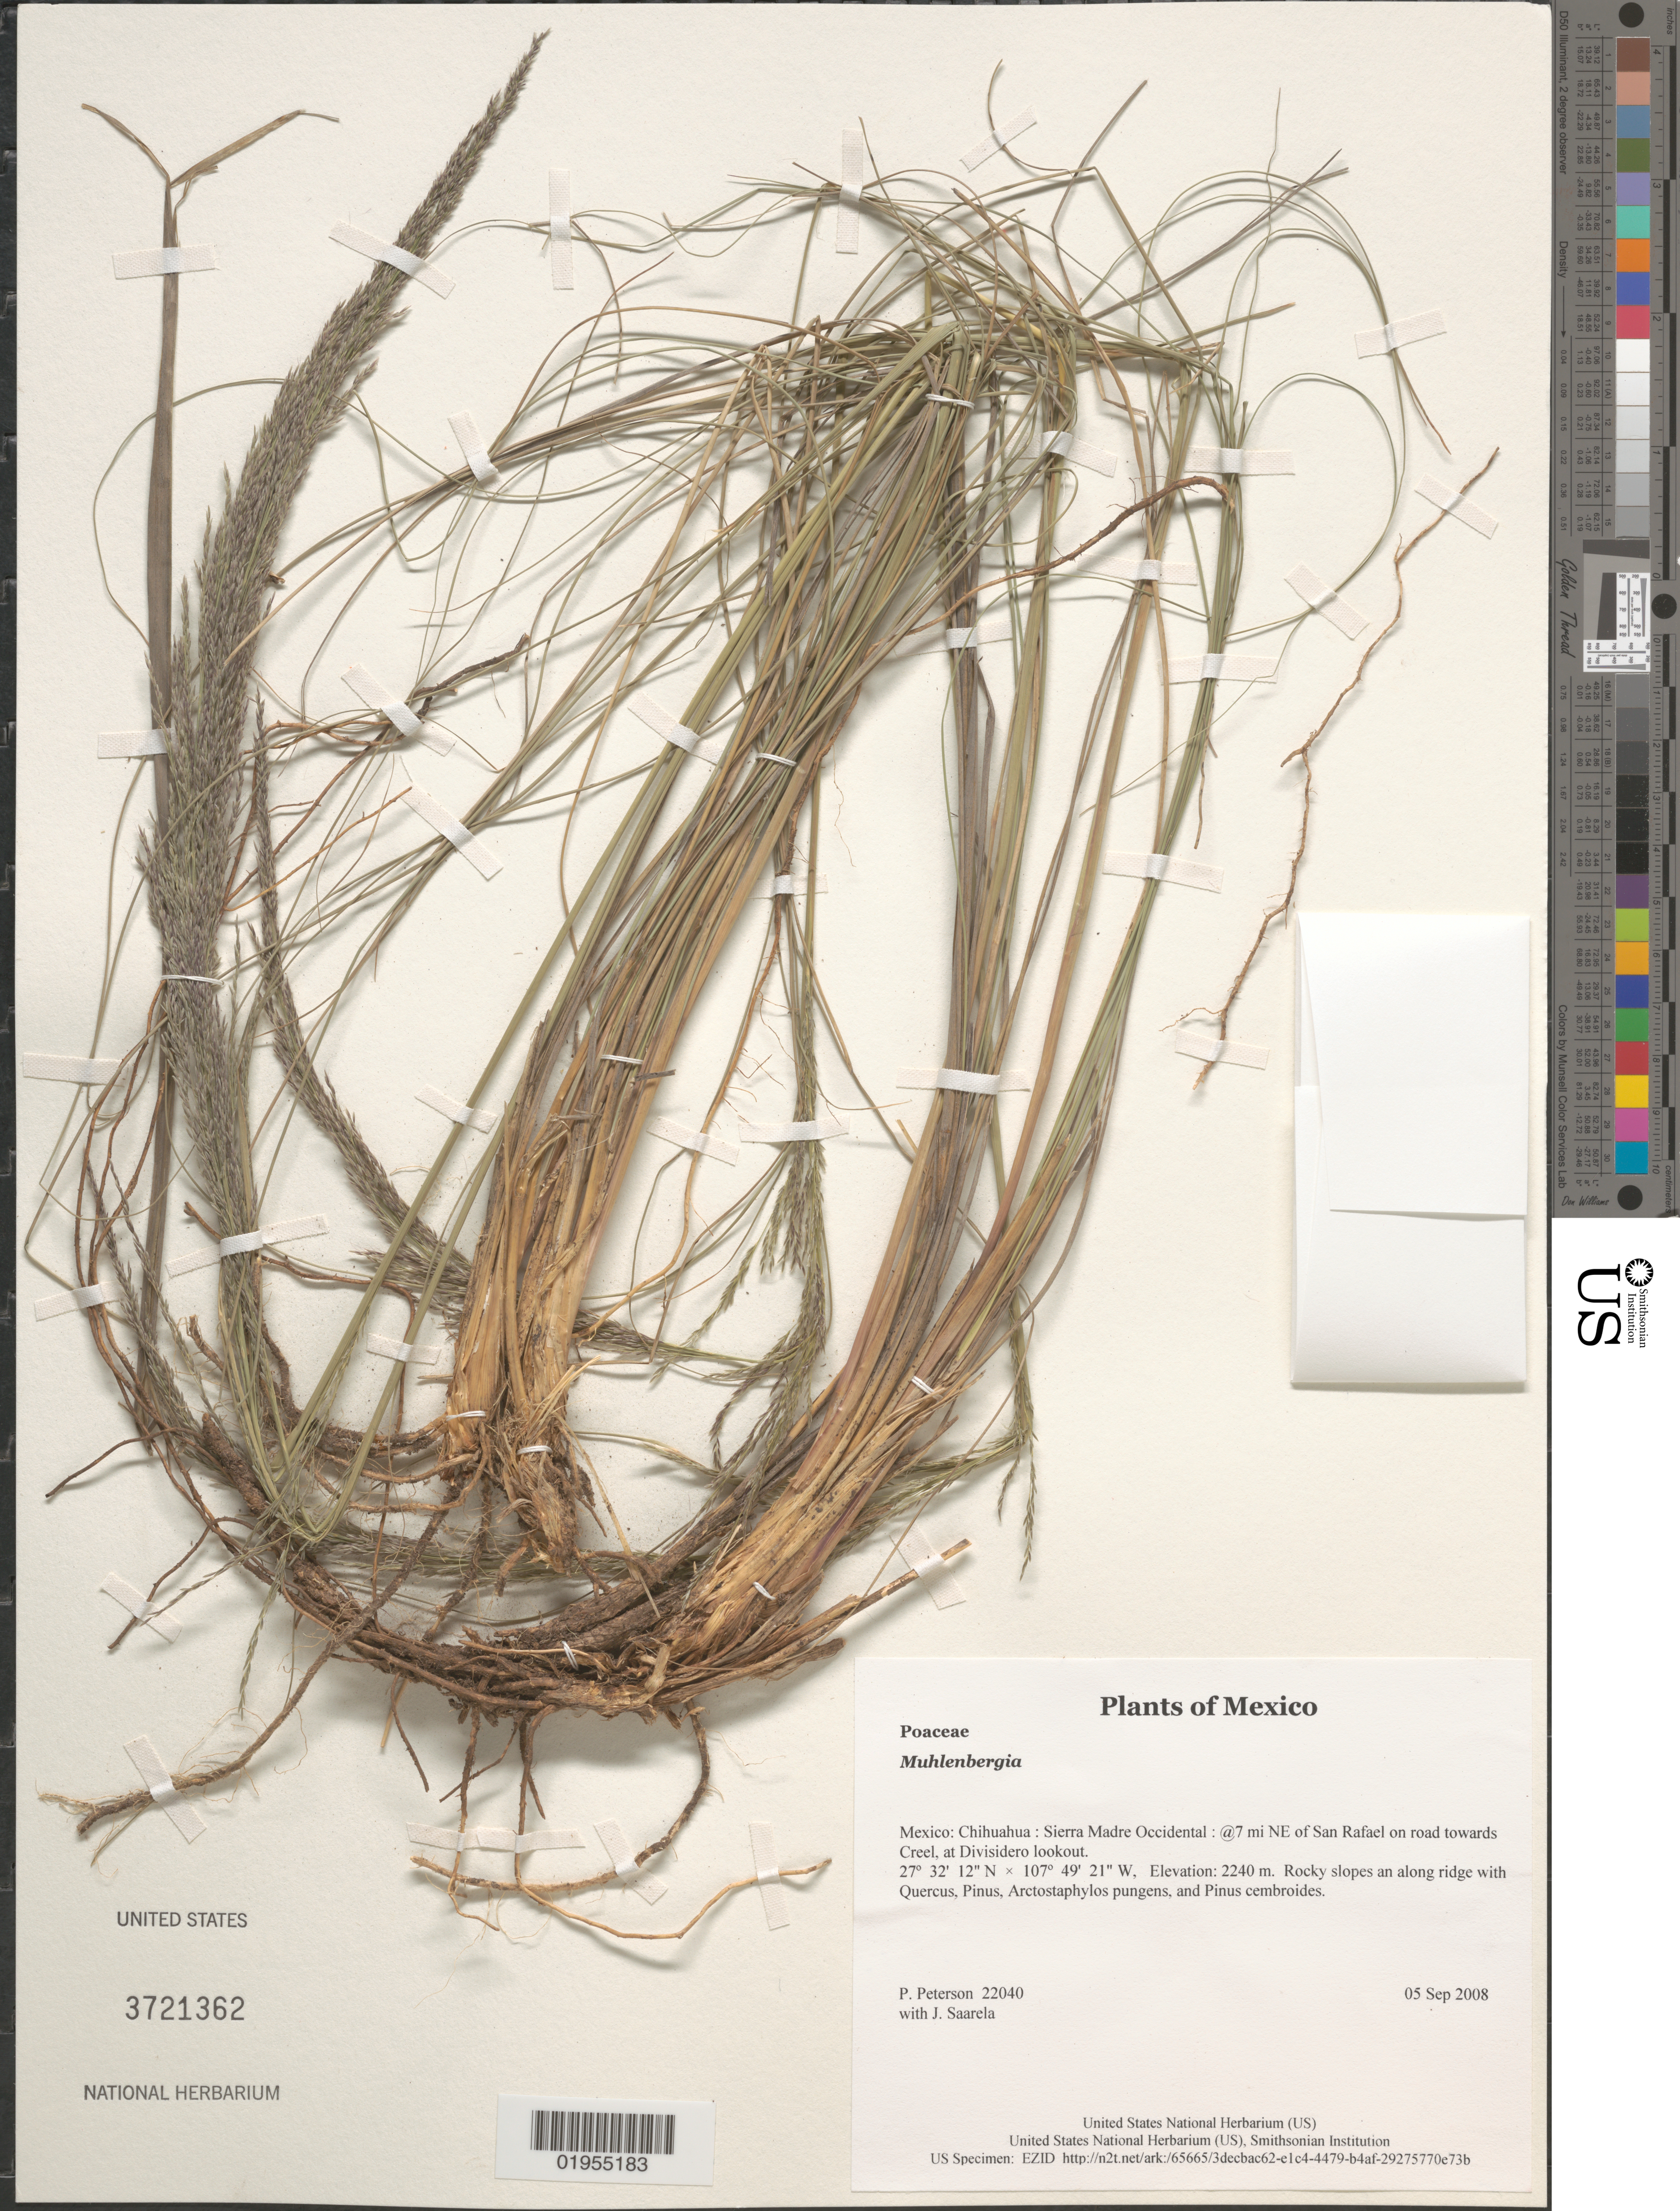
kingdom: Plantae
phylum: Tracheophyta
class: Liliopsida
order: Poales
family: Poaceae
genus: Muhlenbergia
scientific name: Muhlenbergia longiligula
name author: Hitchc.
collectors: P. M. Peterson & J. Saarela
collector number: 22040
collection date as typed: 05 Sep 2008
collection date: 2008-09-05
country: Mexico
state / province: Chihuahua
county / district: Sierra Madre Occidental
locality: @7 mi NE of San Rafael on road towards Creel, at Divisidero lookout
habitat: Rocky slopes an along ridge with Quercus, Pinus, Arctostaphylos pungens, and Pinus cembroides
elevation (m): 2240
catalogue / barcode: US 3721362